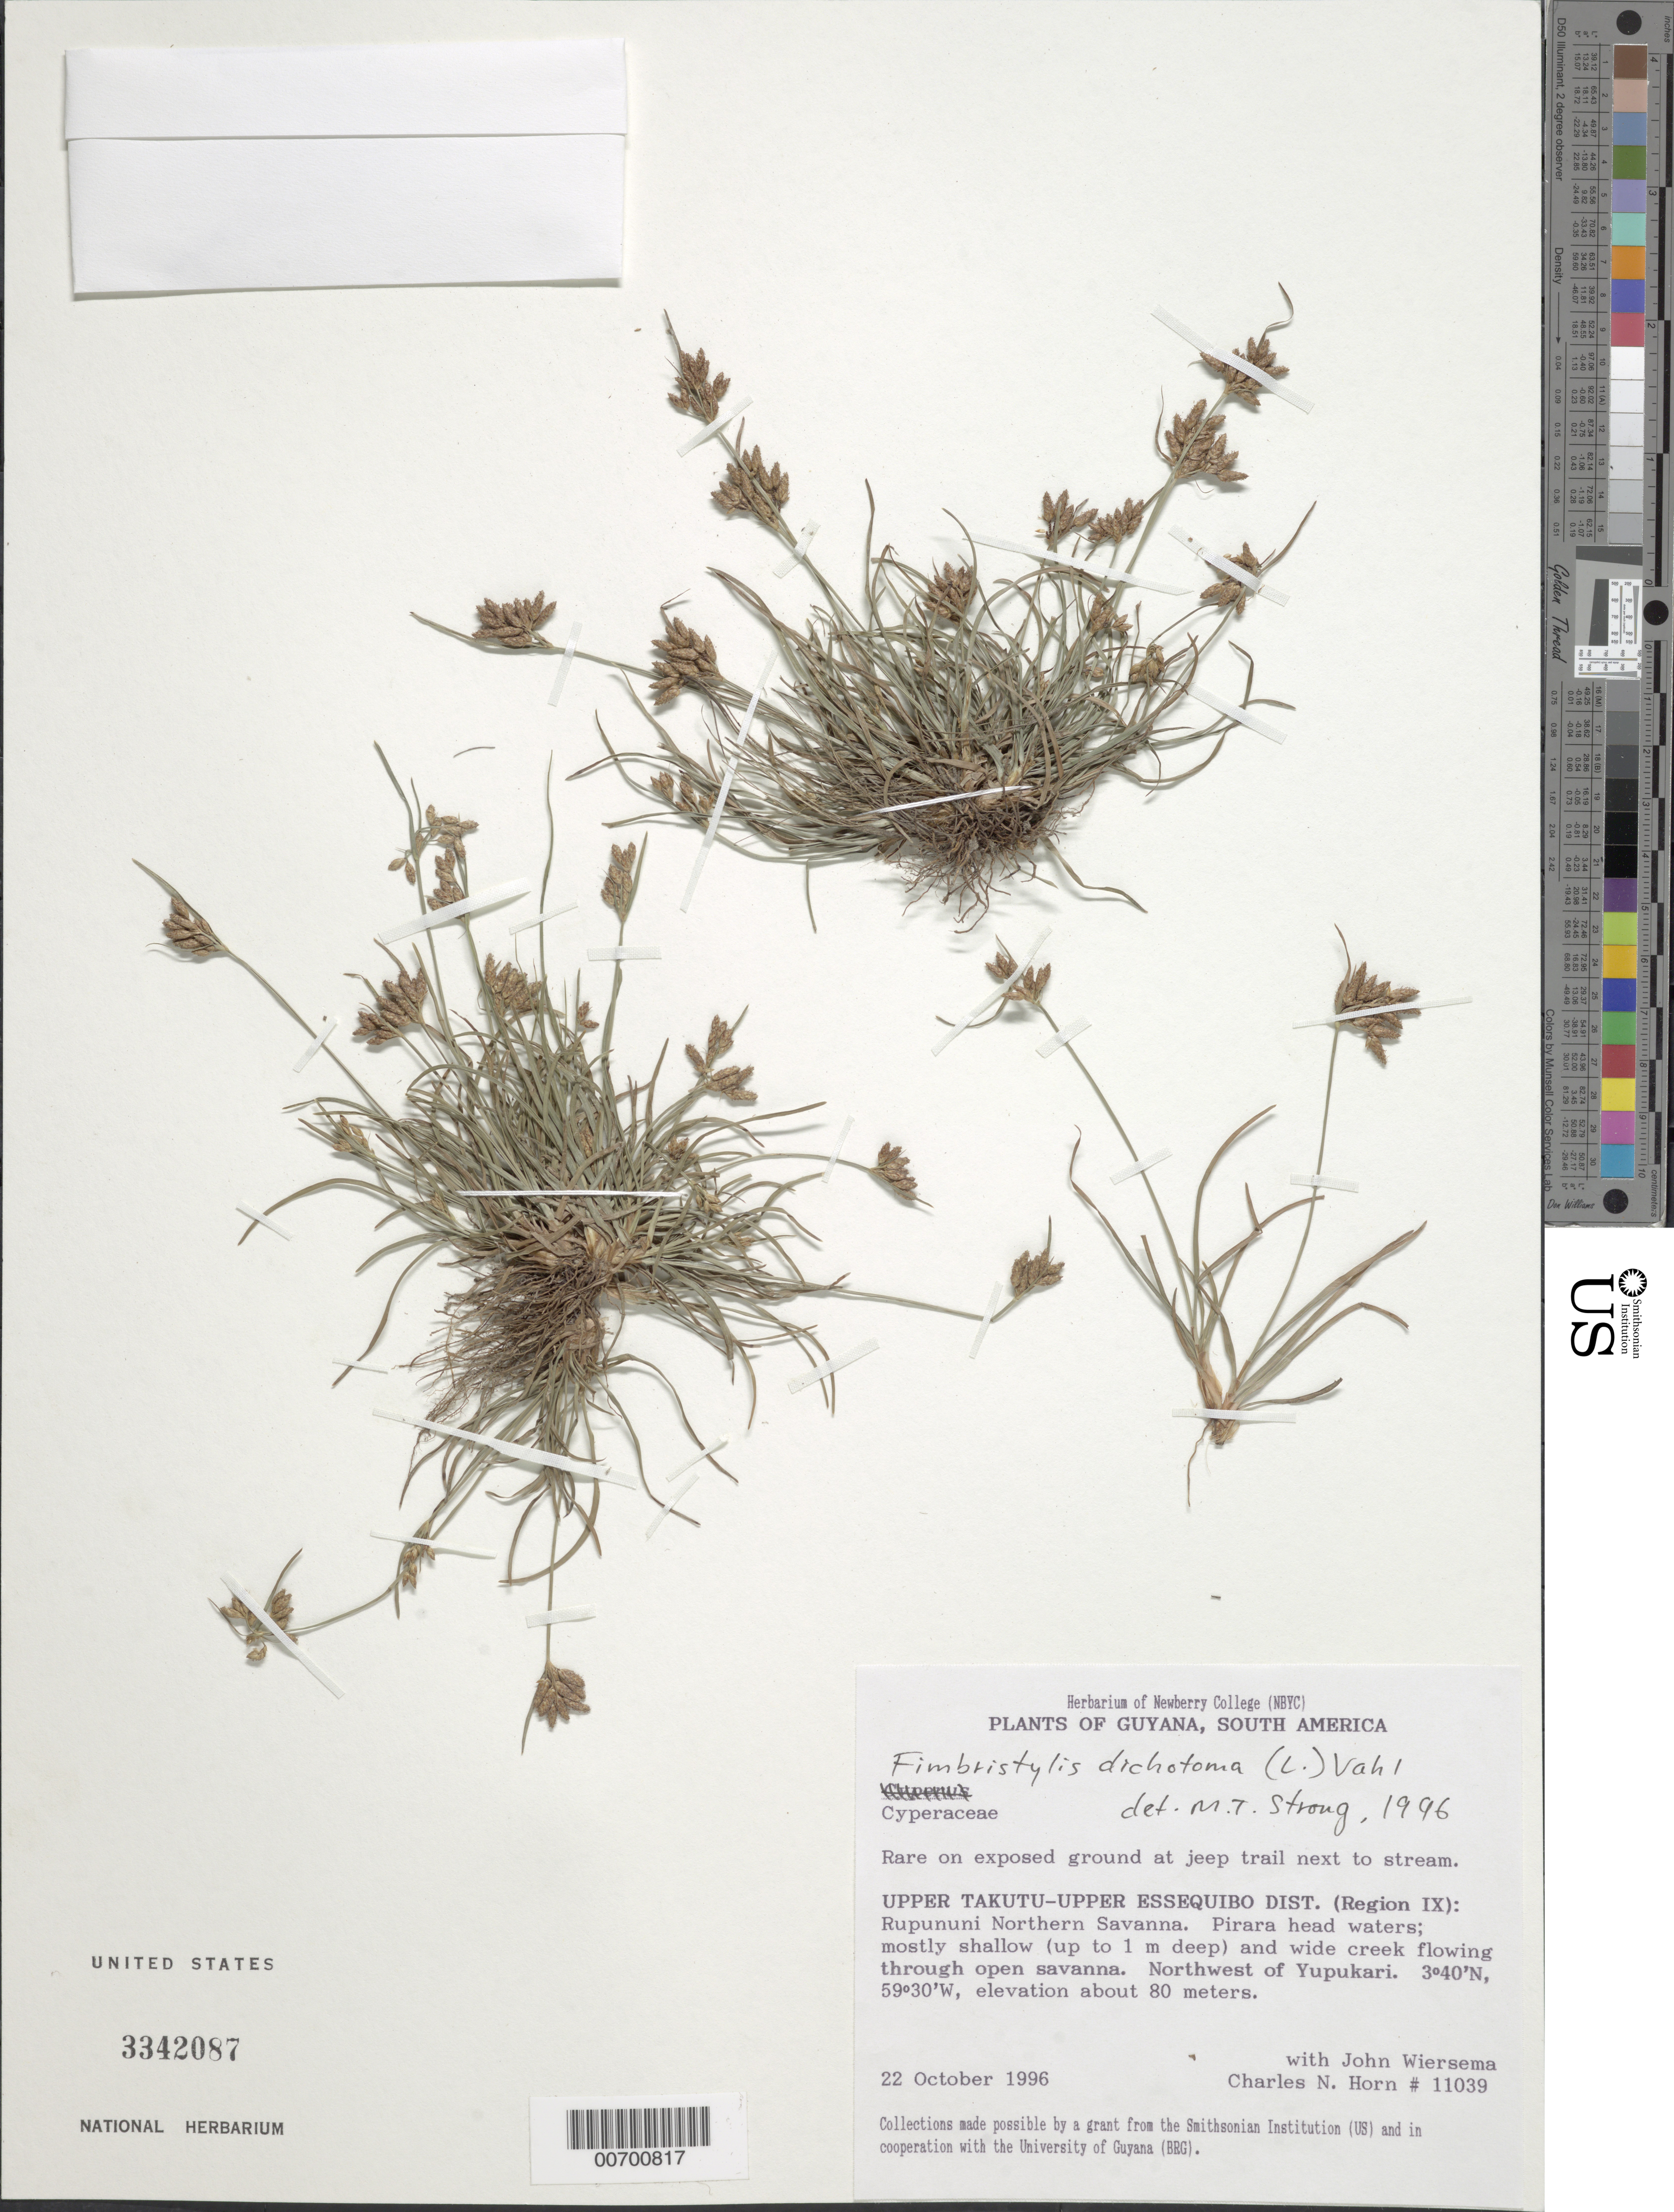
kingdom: Plantae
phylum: Tracheophyta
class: Liliopsida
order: Poales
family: Cyperaceae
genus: Fimbristylis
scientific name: Fimbristylis dichotoma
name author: (L.) Vahl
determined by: Strong, M. T., (US), Smithsonian Institution - National Museum of Natural History (UNITED STATES)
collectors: C. N. Horn & J. H. Wiersema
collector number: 11039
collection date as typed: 22-Oct-96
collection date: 1996-10-22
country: Guyana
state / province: U. Takutu-U. Essequibo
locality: Rupununi Northern Savanna, Pirara headwaters; NW of Yupukari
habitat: On exposed ground at jeep trail next to stream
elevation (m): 80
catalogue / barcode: US 3342087